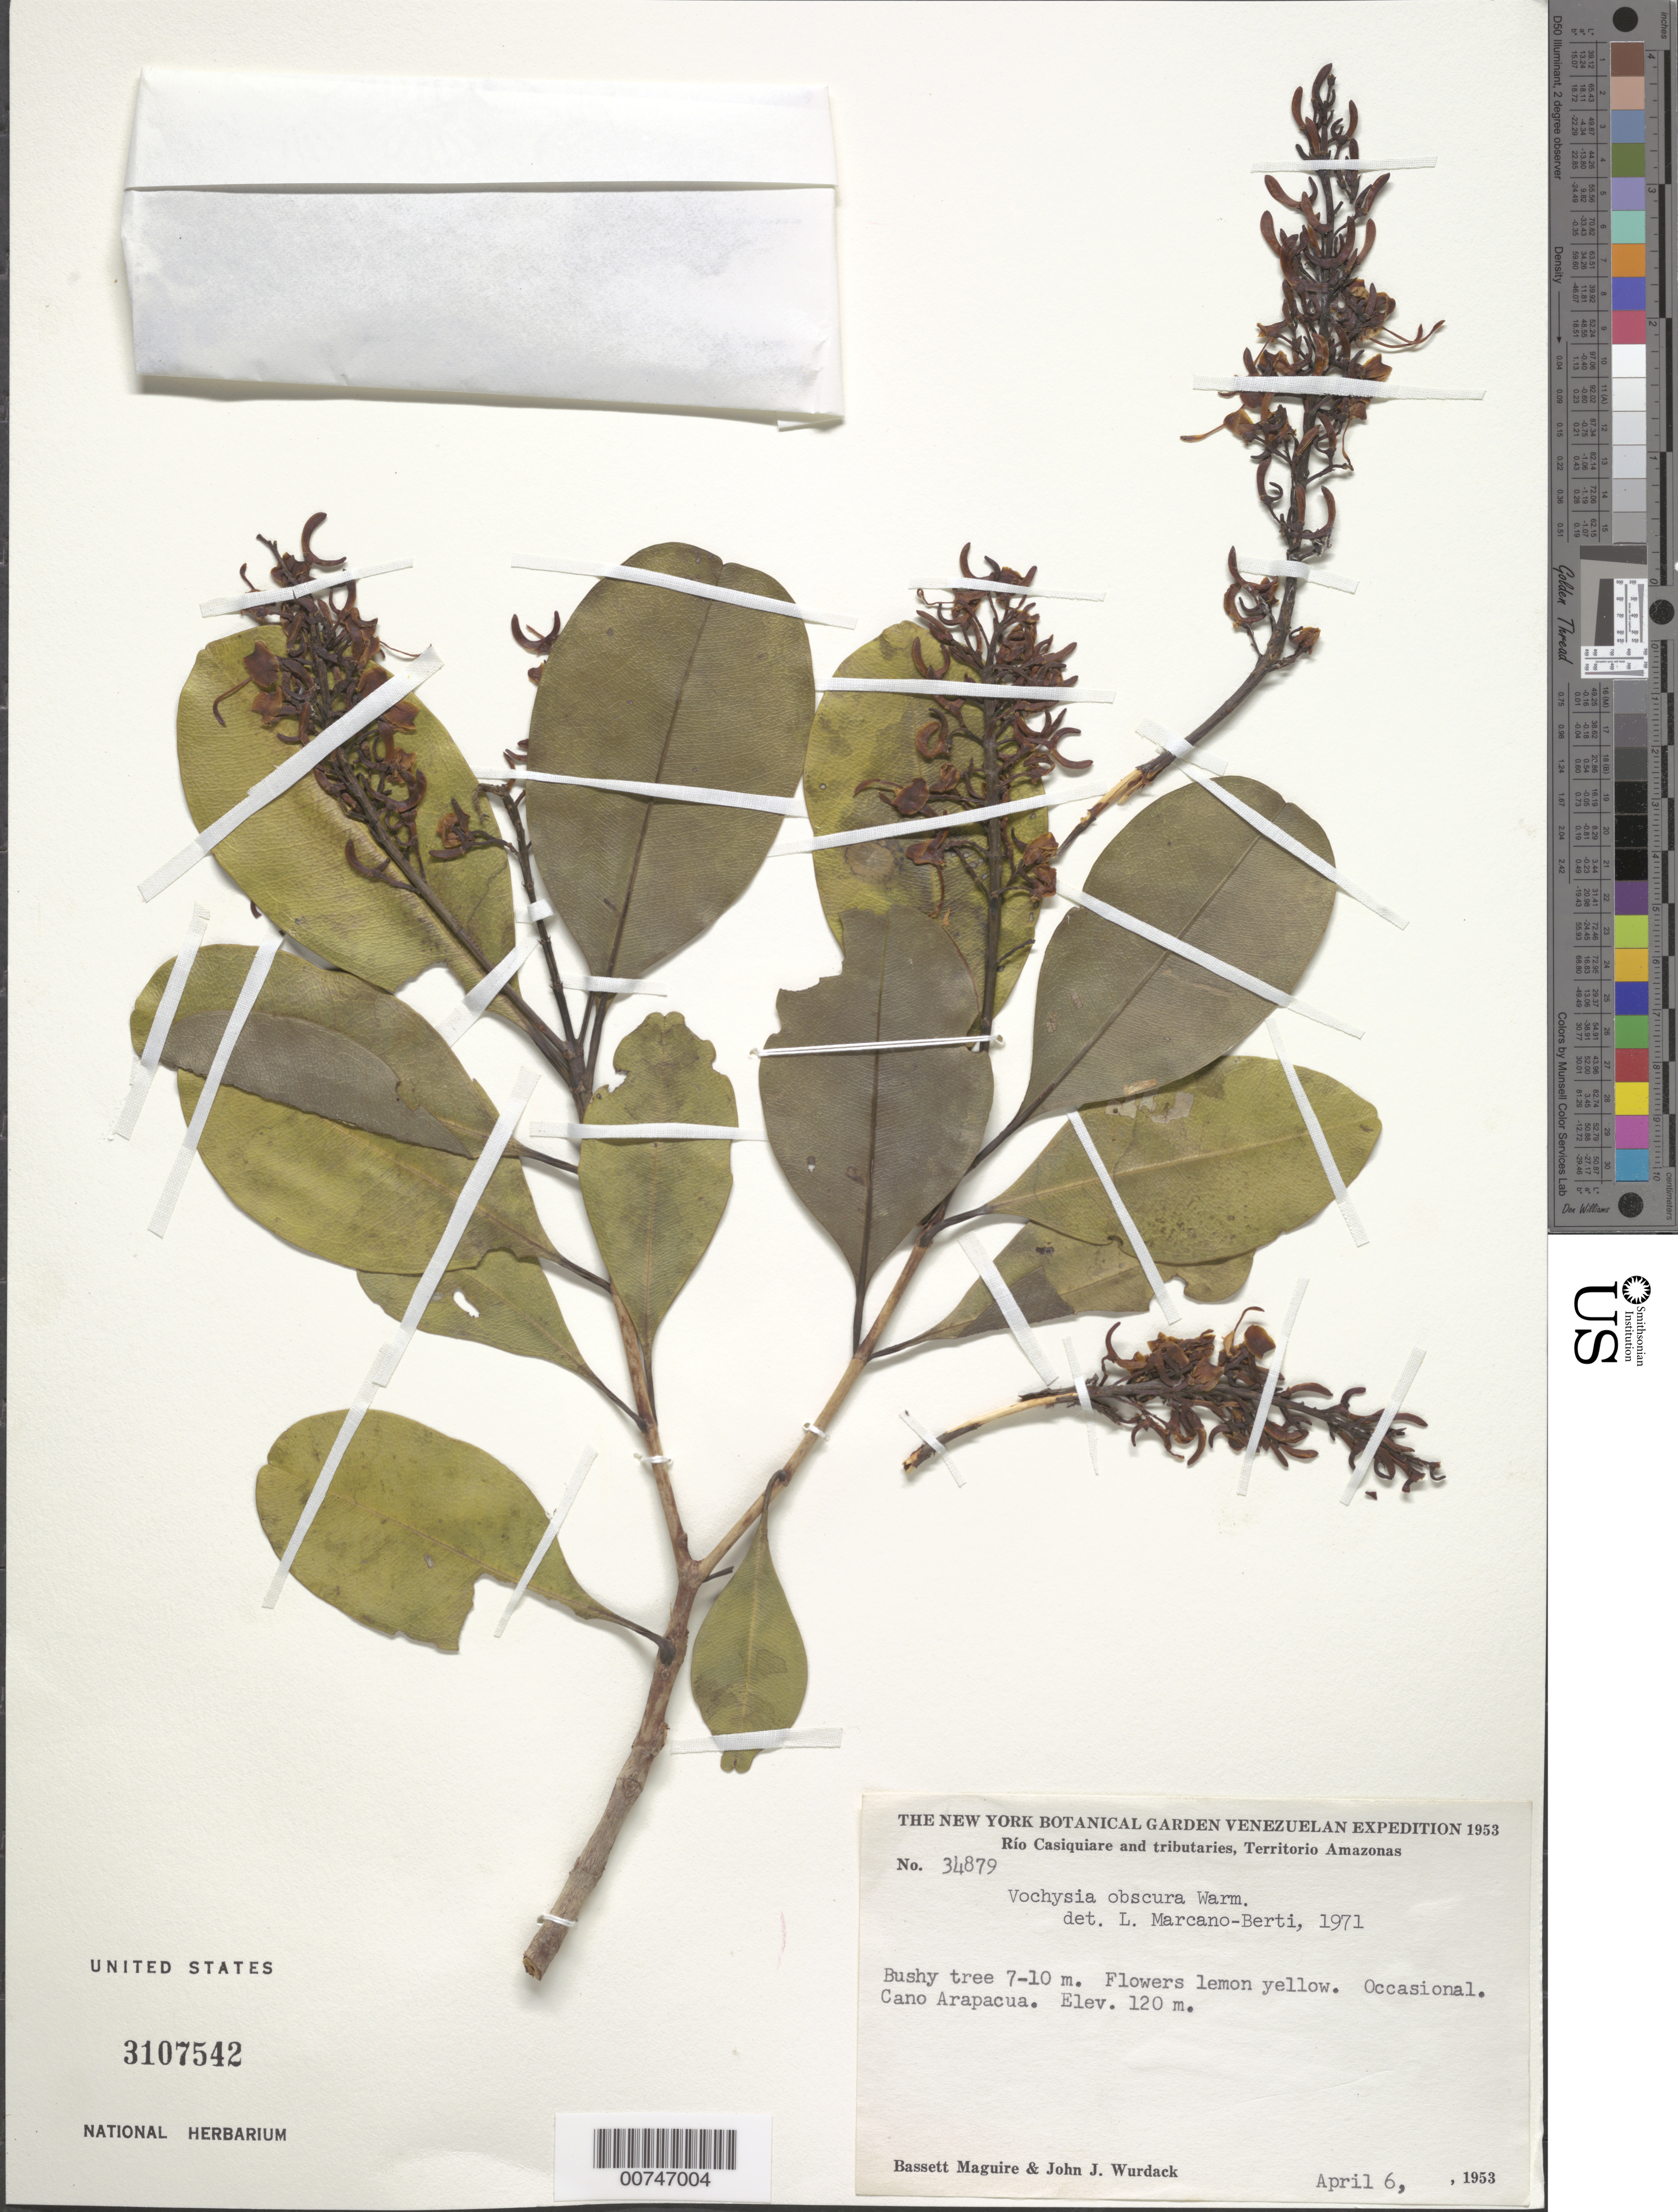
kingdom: Plantae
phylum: Tracheophyta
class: Magnoliopsida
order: Myrtales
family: Vochysiaceae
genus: Vochysia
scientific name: Vochysia obscura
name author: Warm.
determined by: Marcano-Berti, L.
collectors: B. Maguire & J. J. Wurdack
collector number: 34879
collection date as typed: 6-Apr-53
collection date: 1953-04-06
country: Venezuela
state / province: Amazonas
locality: Río Pacimoni, 10 km along right bank, Caño Arapacua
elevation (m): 120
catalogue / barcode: US 3107543